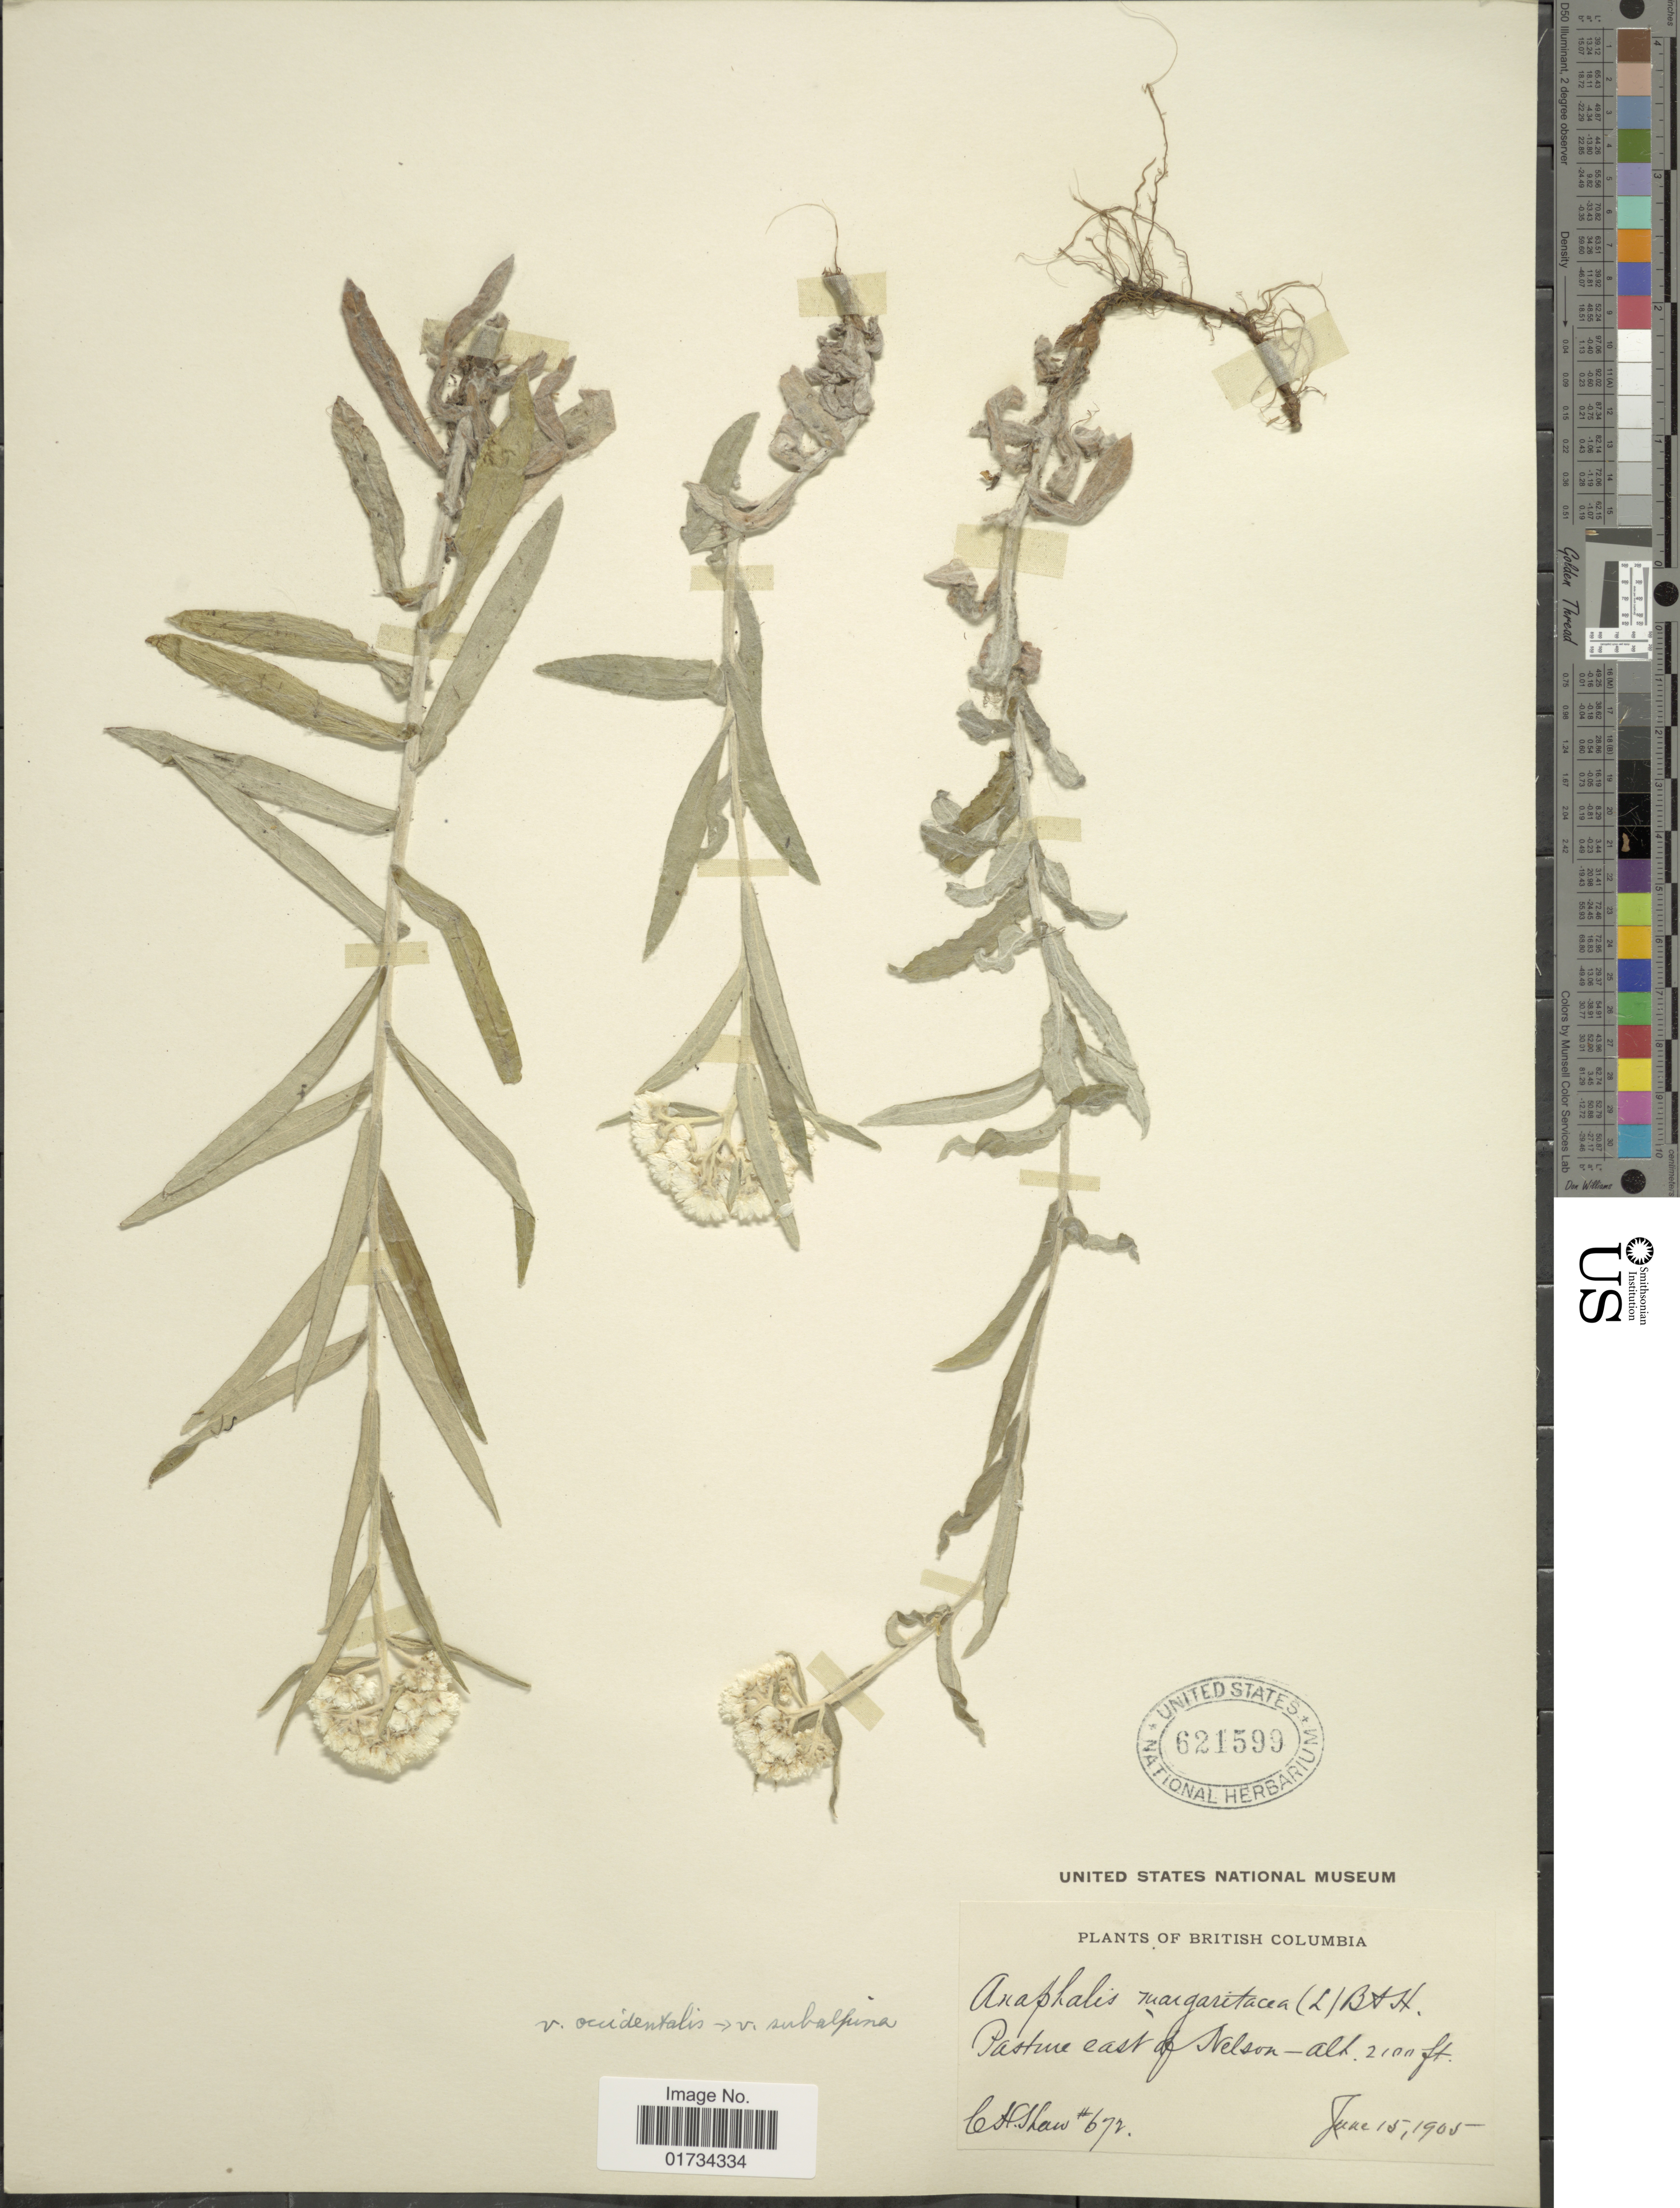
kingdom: Plantae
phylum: Tracheophyta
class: Magnoliopsida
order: Asterales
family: Asteraceae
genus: Anaphalis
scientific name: Anaphalis subalpina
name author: (A. Gray) Rydb.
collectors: C. H. Shaw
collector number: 672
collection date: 1905-06-15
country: Canada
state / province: British Columbia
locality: Pasture east of Nelson.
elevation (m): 640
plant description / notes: No precise locality correction needed.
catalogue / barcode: US 621599